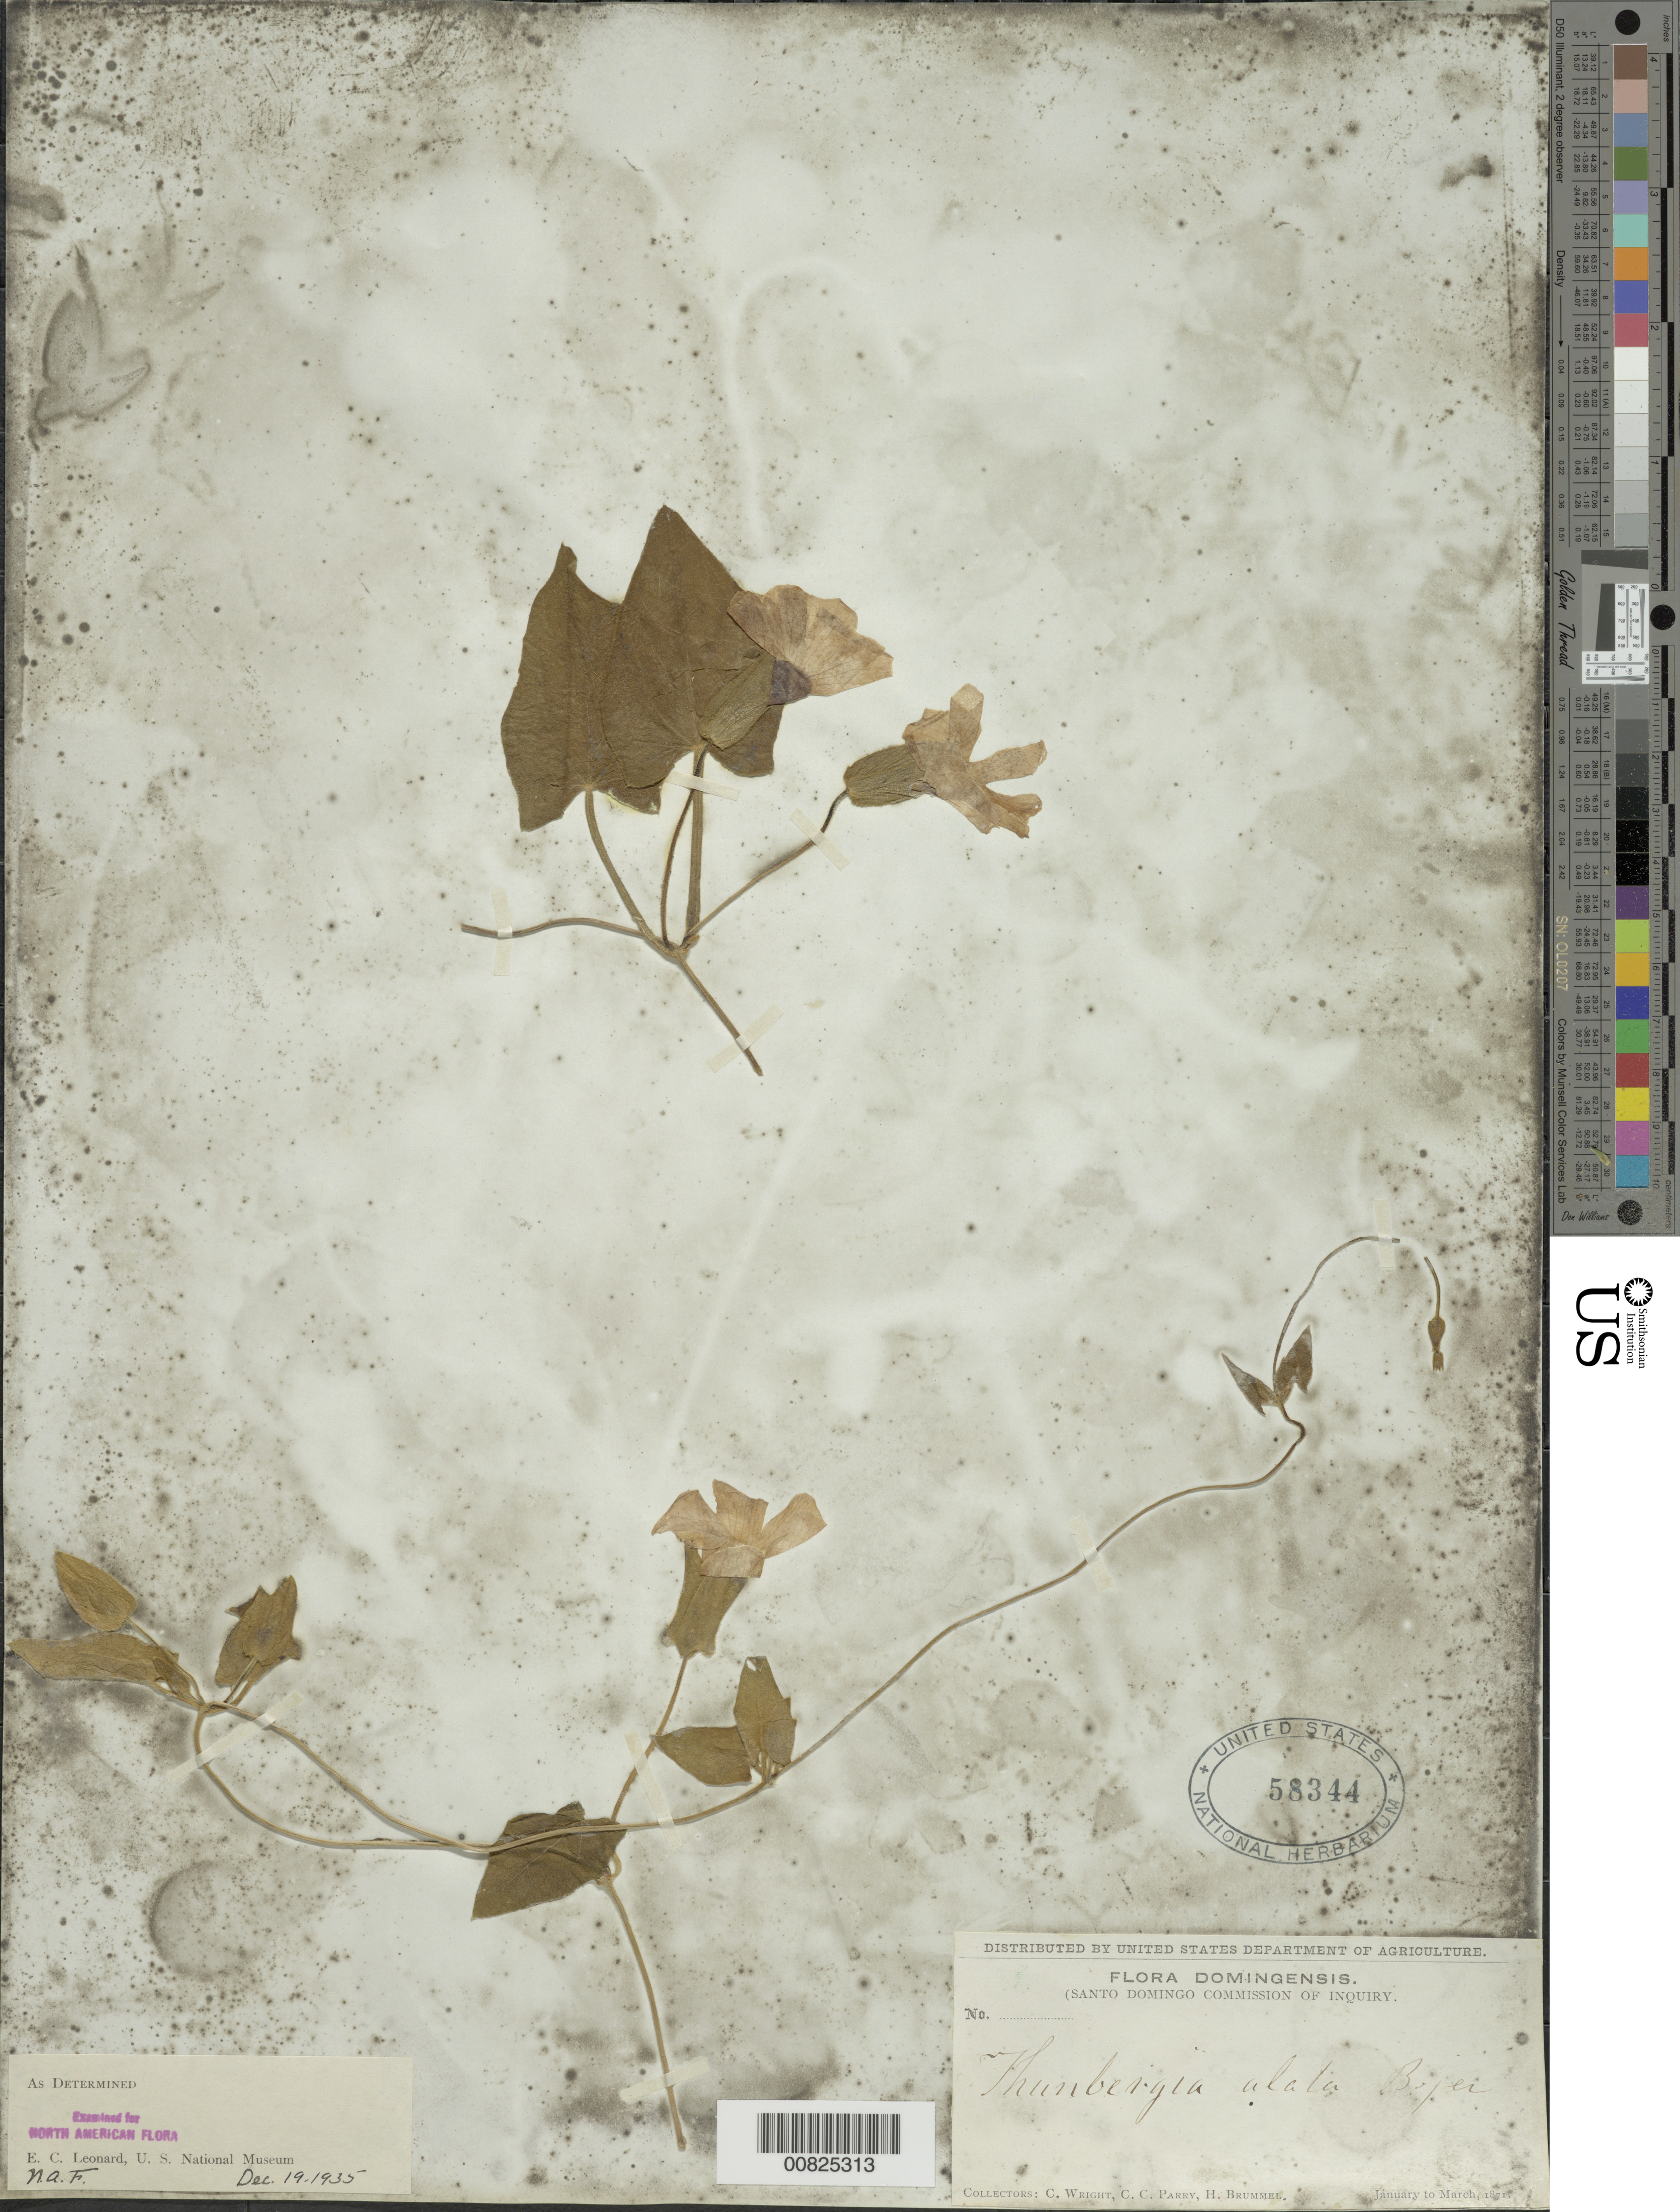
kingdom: Plantae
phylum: Tracheophyta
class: Magnoliopsida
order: Lamiales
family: Acanthaceae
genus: Thunbergia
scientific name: Thunbergia alata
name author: Bojer ex Sims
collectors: C. Wright, C. C. Parry & H. Brummel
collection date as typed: Jan 1871 to -- Mar 1871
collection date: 1871-01/1871-03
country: Dominican Republic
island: Hispaniola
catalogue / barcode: US 58344